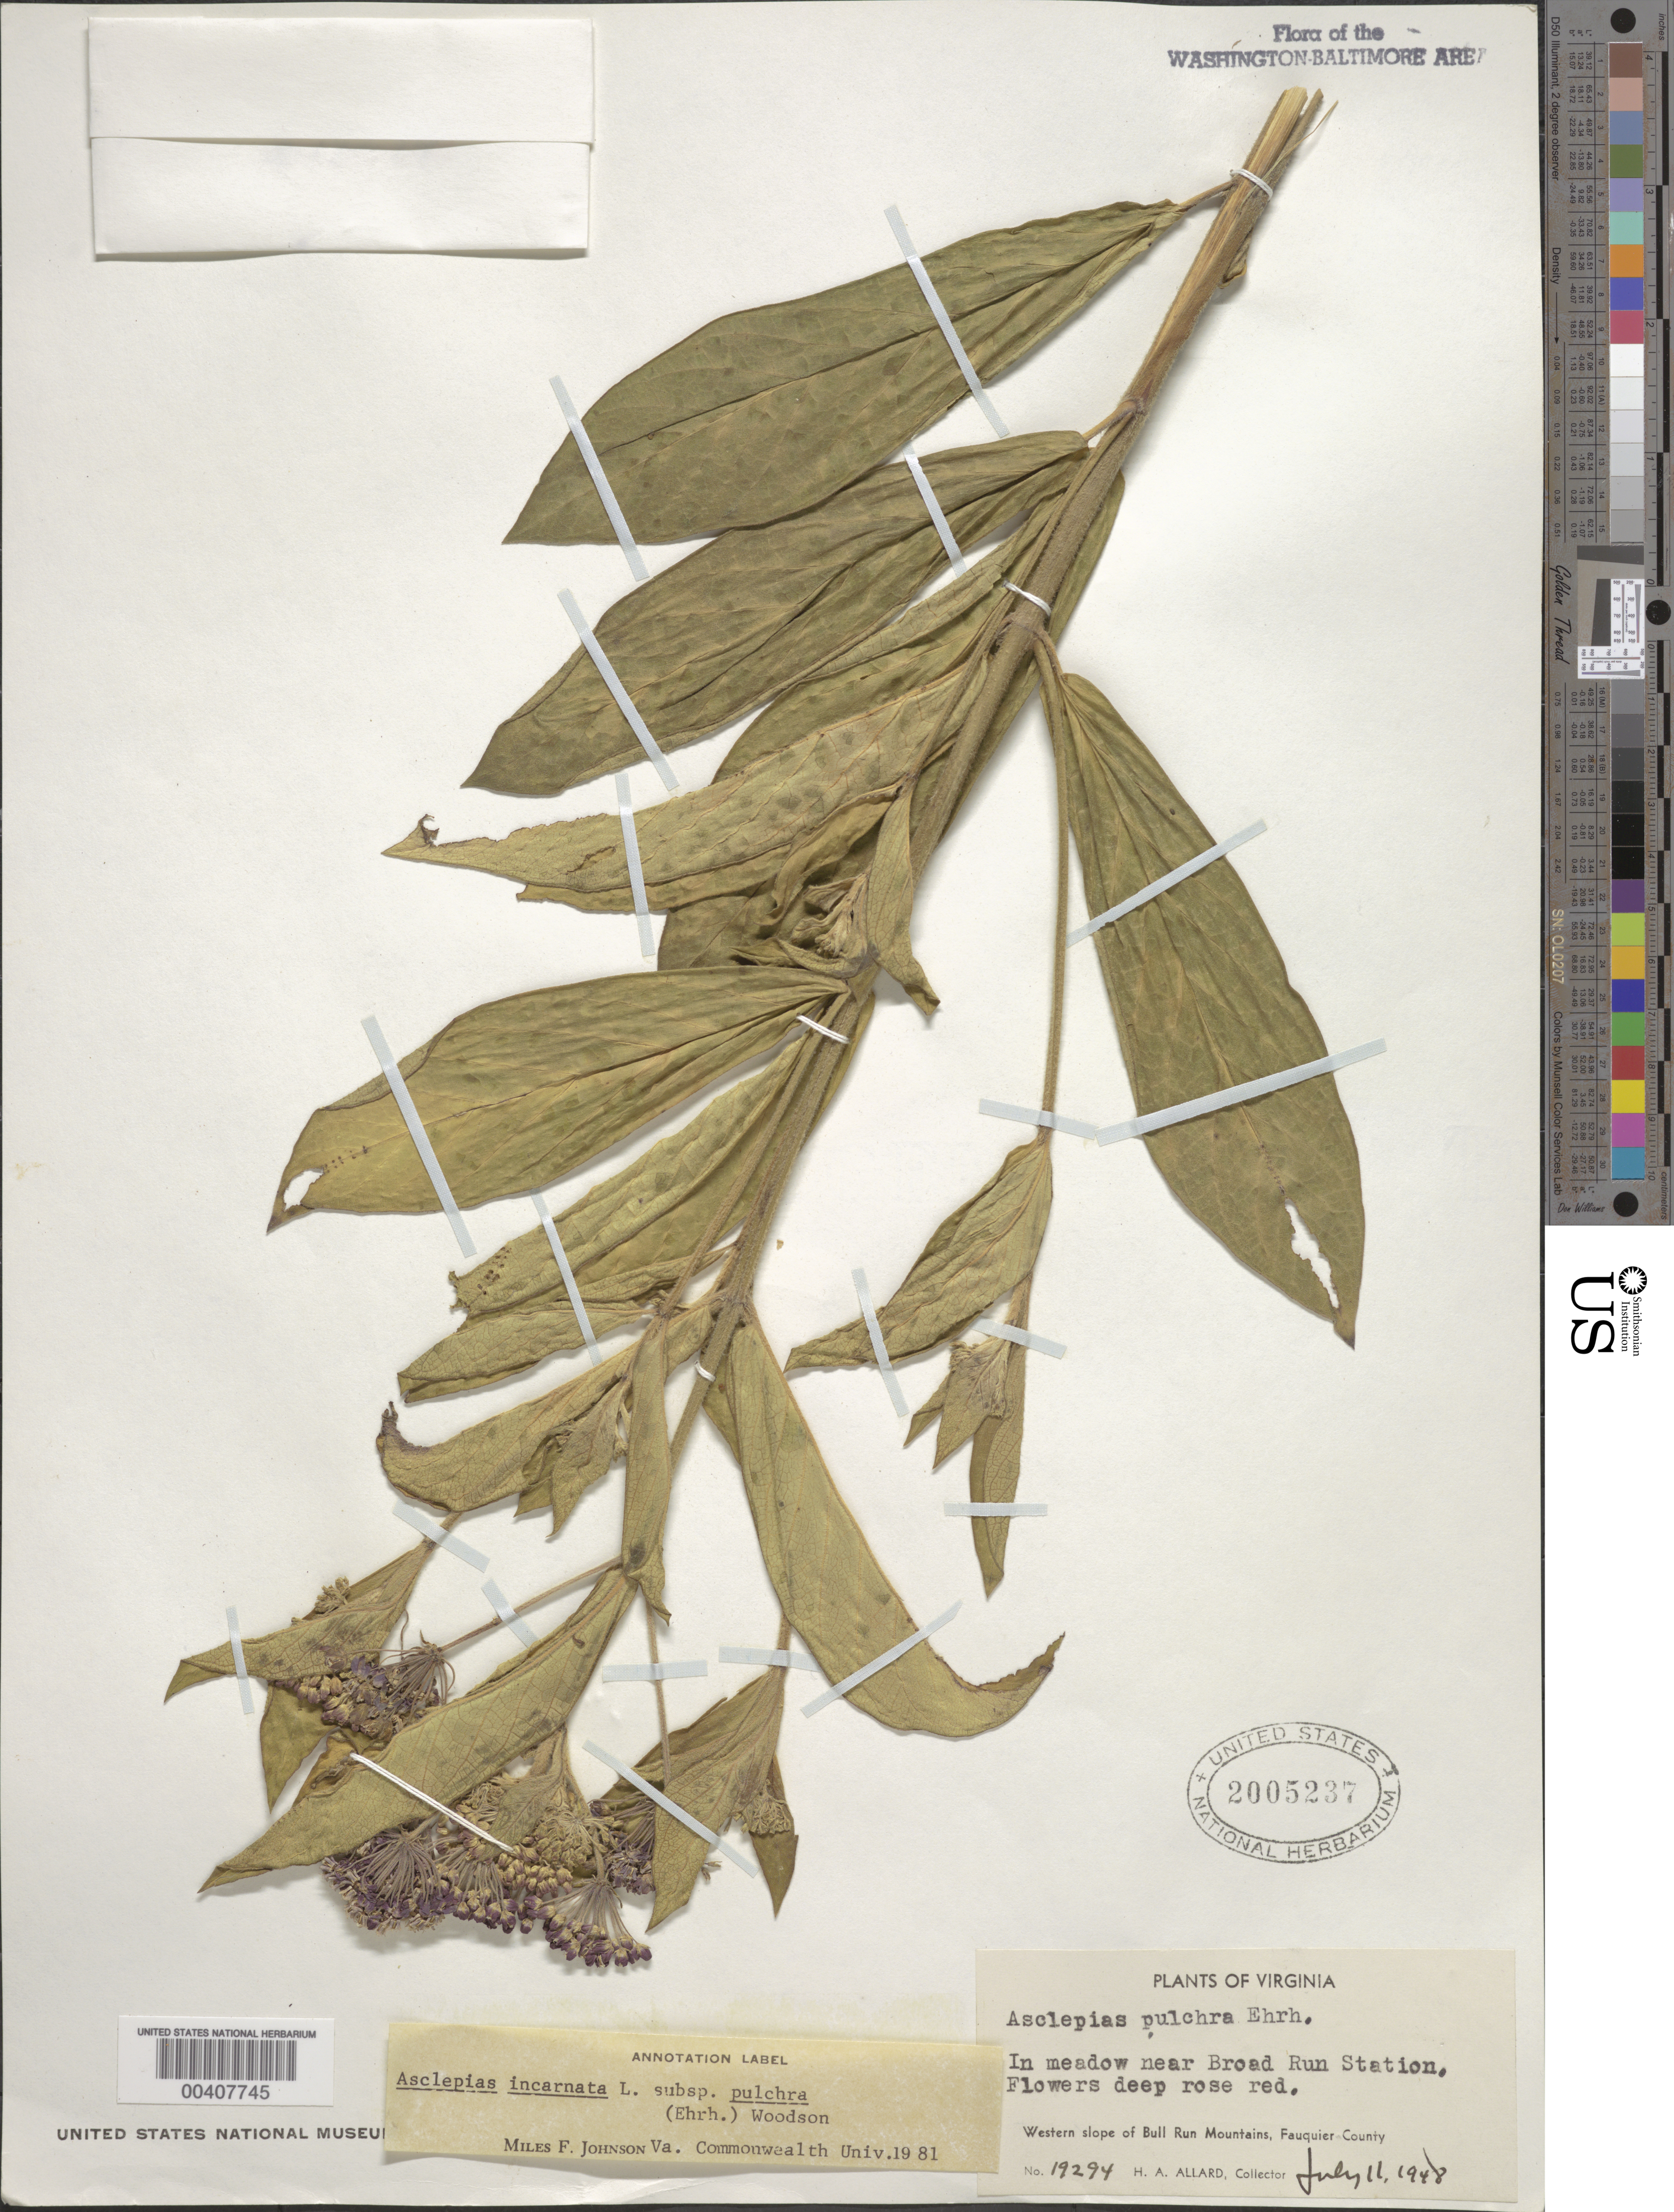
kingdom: Plantae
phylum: Tracheophyta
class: Magnoliopsida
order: Gentianales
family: Apocynaceae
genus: Asclepias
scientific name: Asclepias incarnata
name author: L.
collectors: H. A. Allard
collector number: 19294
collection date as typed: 11 Jul 1948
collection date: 1948-07-11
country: United States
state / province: Virginia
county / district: Fauquier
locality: Broad Run Station Area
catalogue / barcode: US 2005237